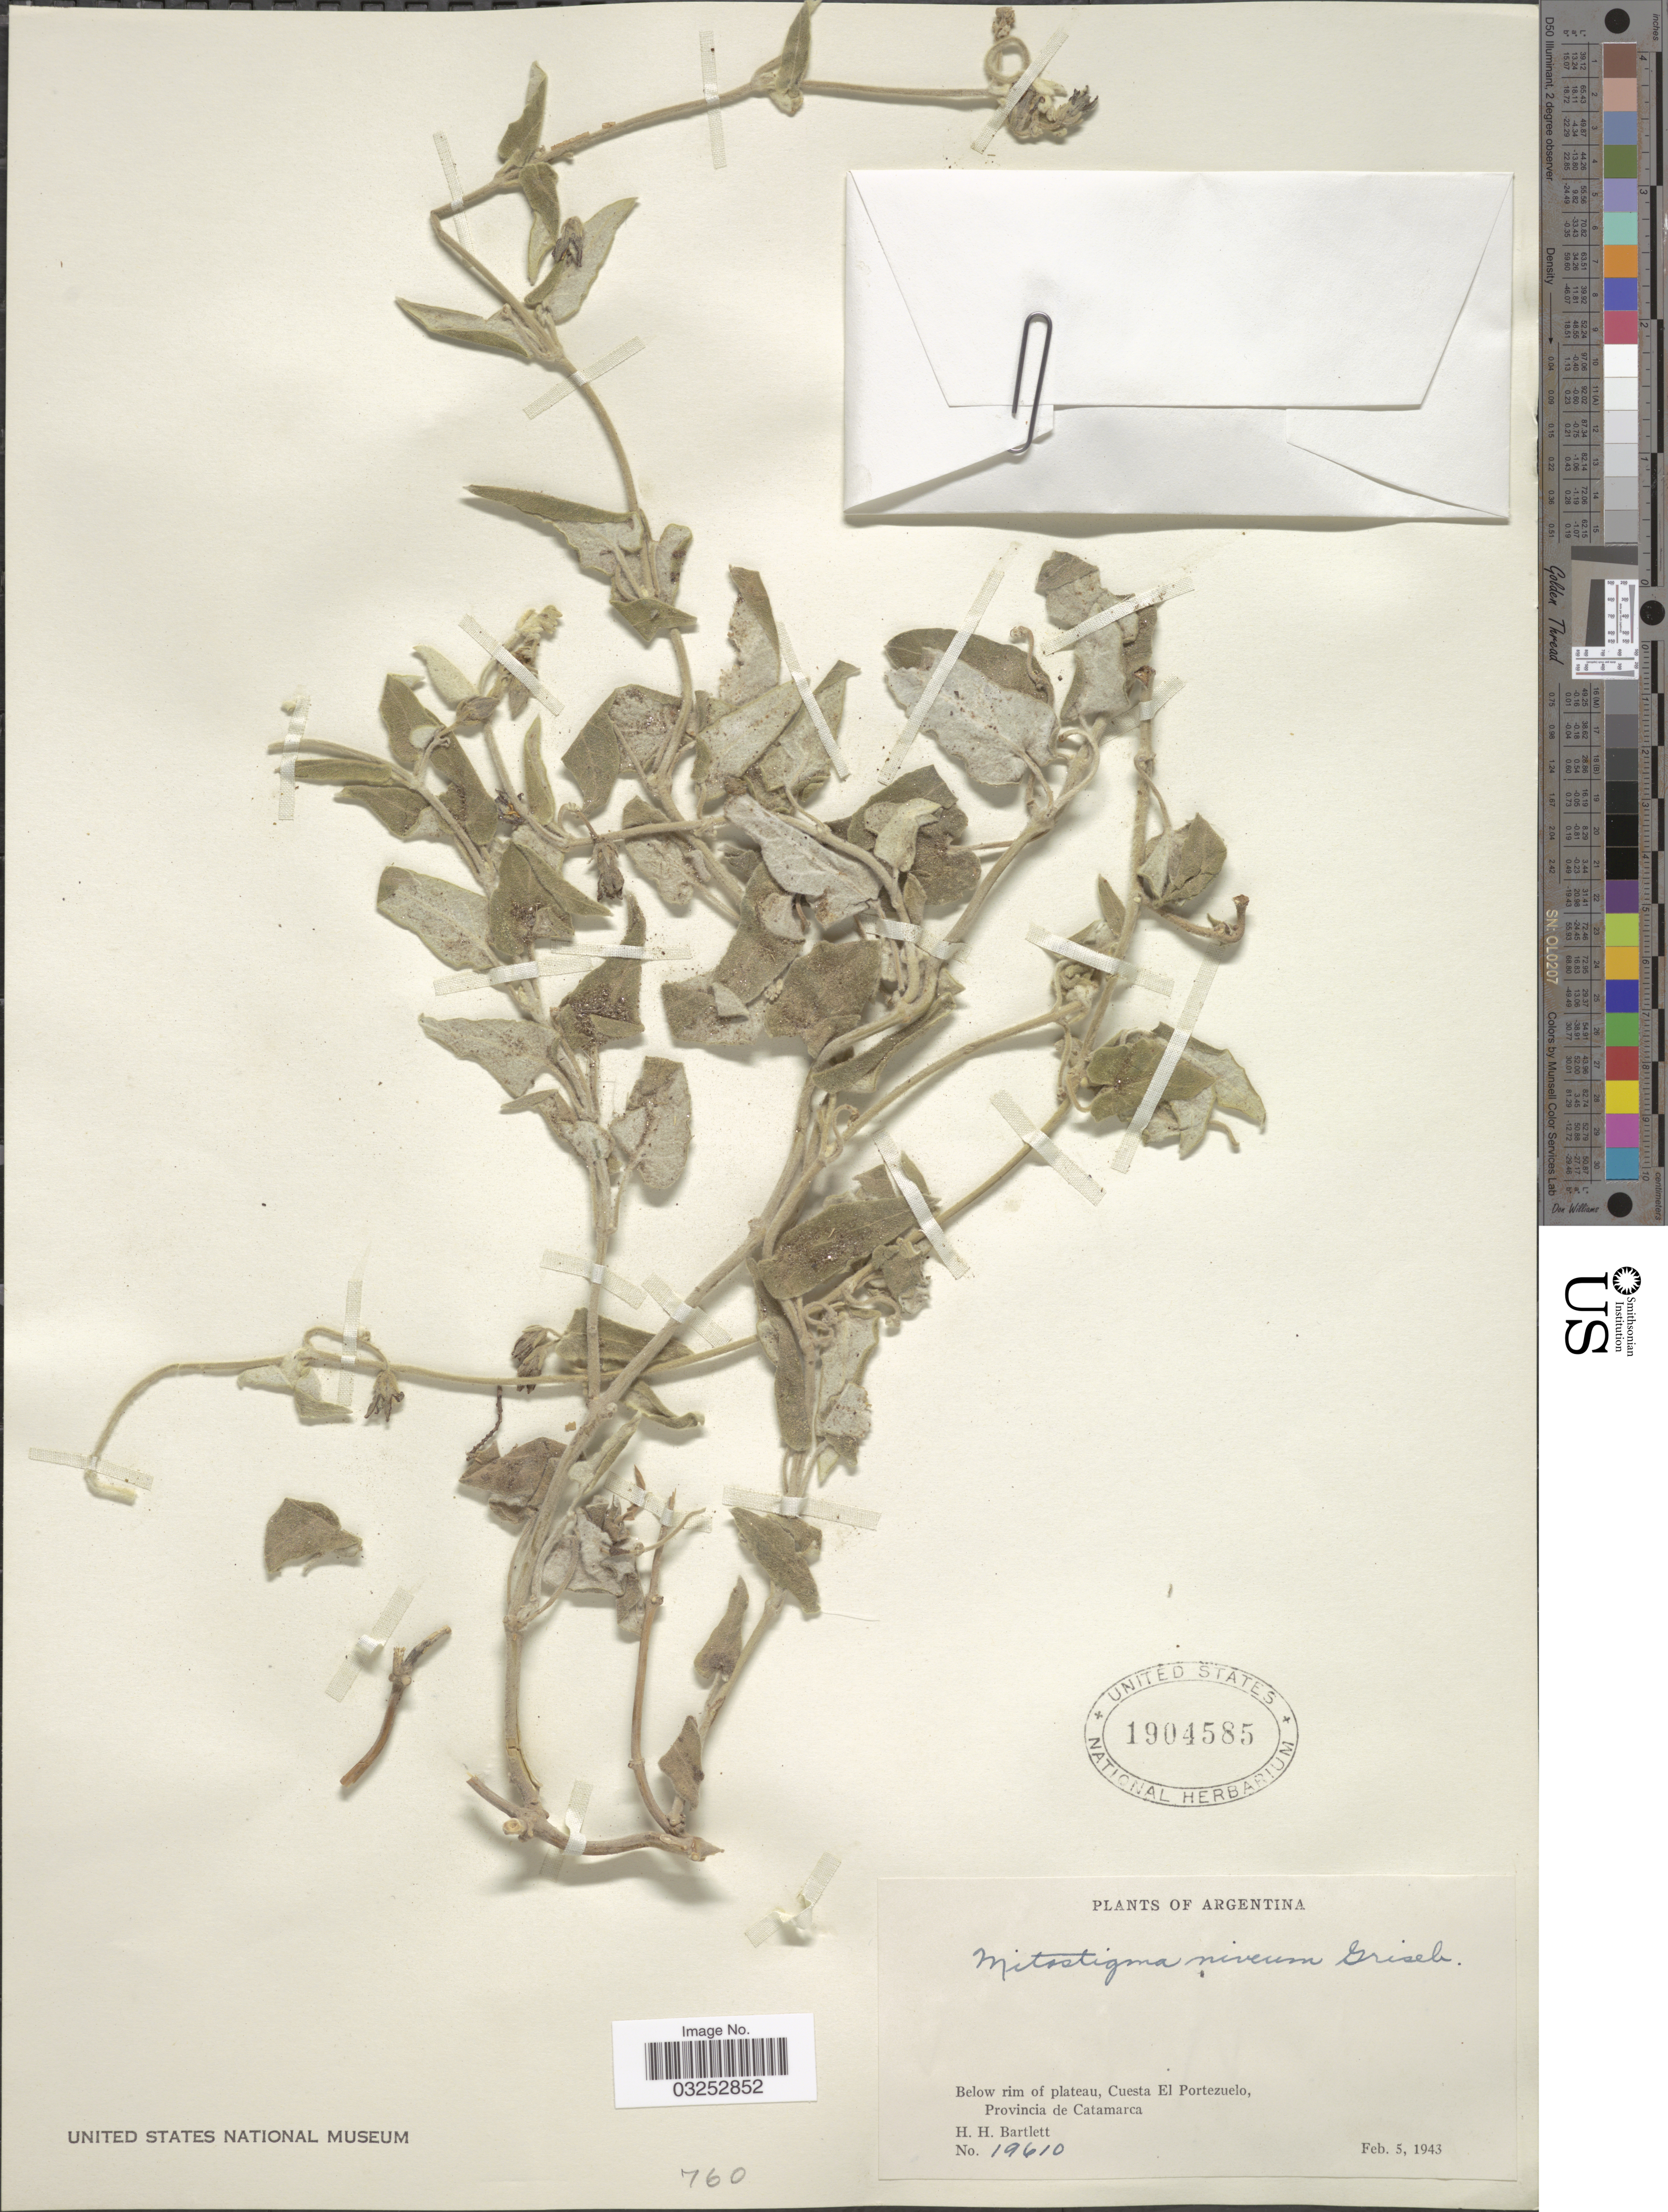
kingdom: Plantae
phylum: Tracheophyta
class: Magnoliopsida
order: Gentianales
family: Apocynaceae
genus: Mitostigma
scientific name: Mitostigma niveum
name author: (Griseb.) Griseb.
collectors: H. H. Bartlett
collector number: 19610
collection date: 1943-02-05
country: Argentina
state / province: Catamarca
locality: Below rim of plateau, Cuesta El Portezuelo, Provincia de Catamarca.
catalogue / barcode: US 1904585